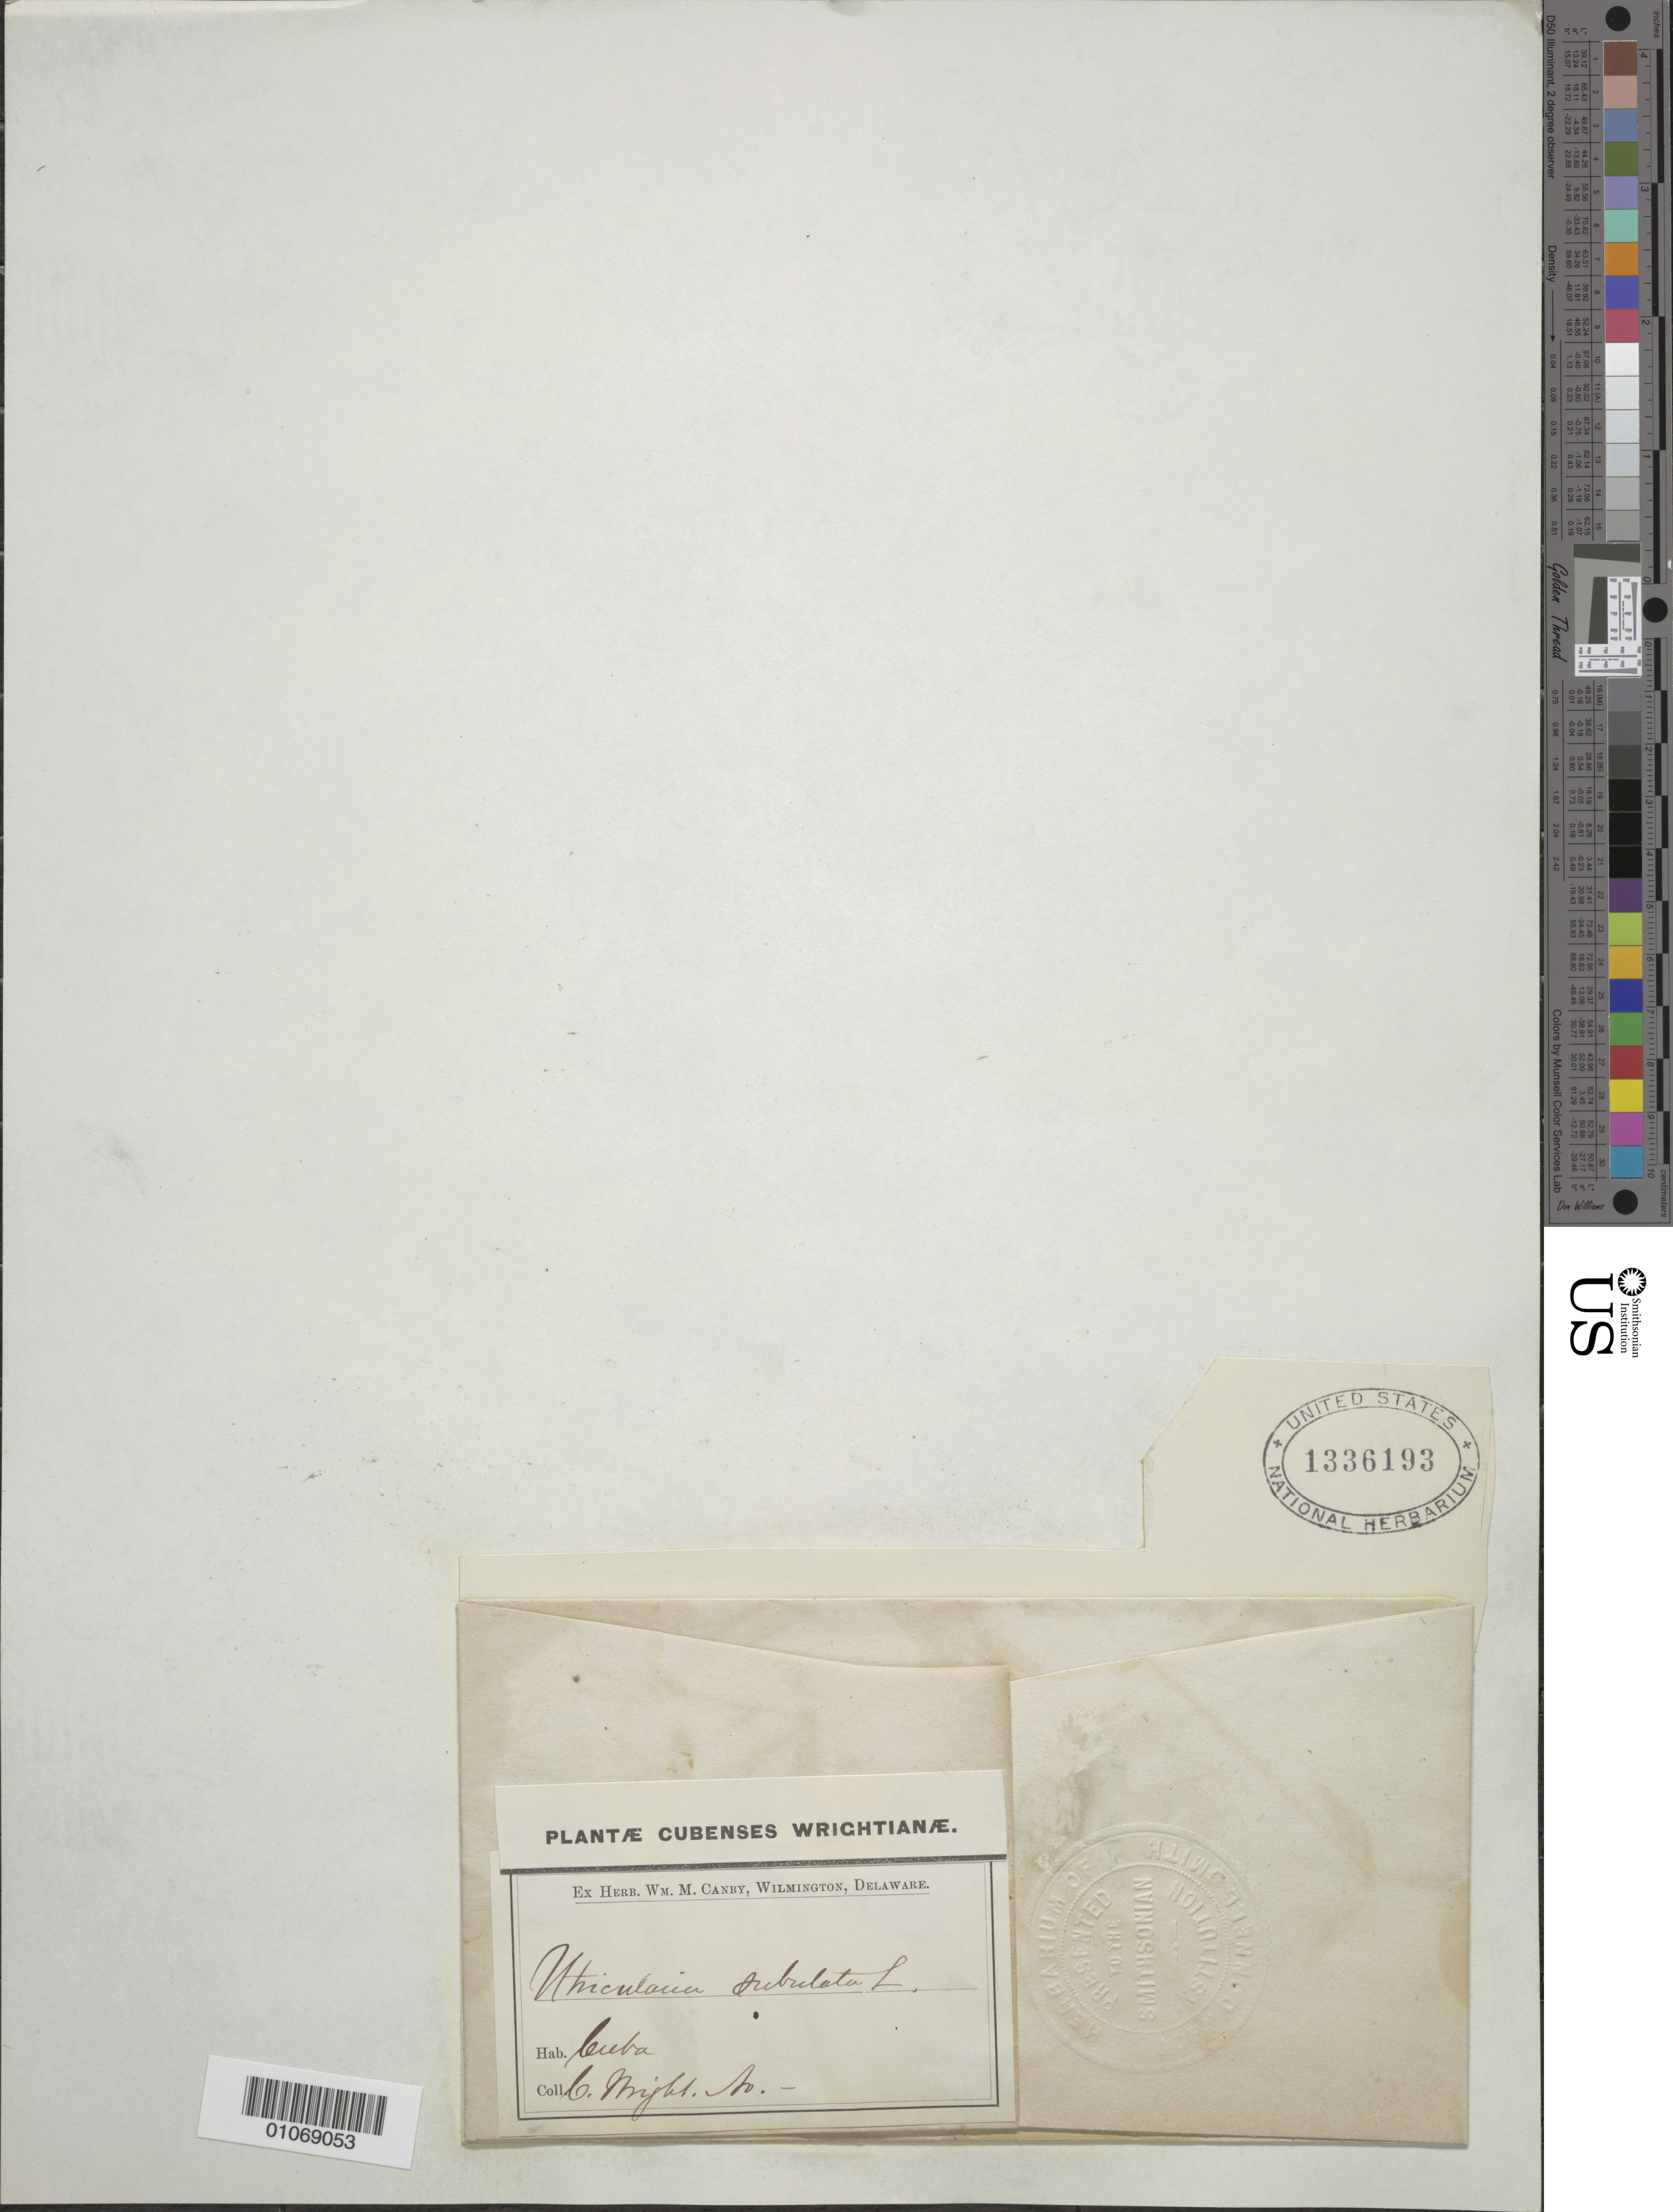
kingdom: Plantae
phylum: Tracheophyta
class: Magnoliopsida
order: Lamiales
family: Lentibulariaceae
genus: Utricularia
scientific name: Utricularia subulata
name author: L.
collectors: C. Wright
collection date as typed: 1800 to 1899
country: Cuba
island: Cuba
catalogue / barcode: US 1336193